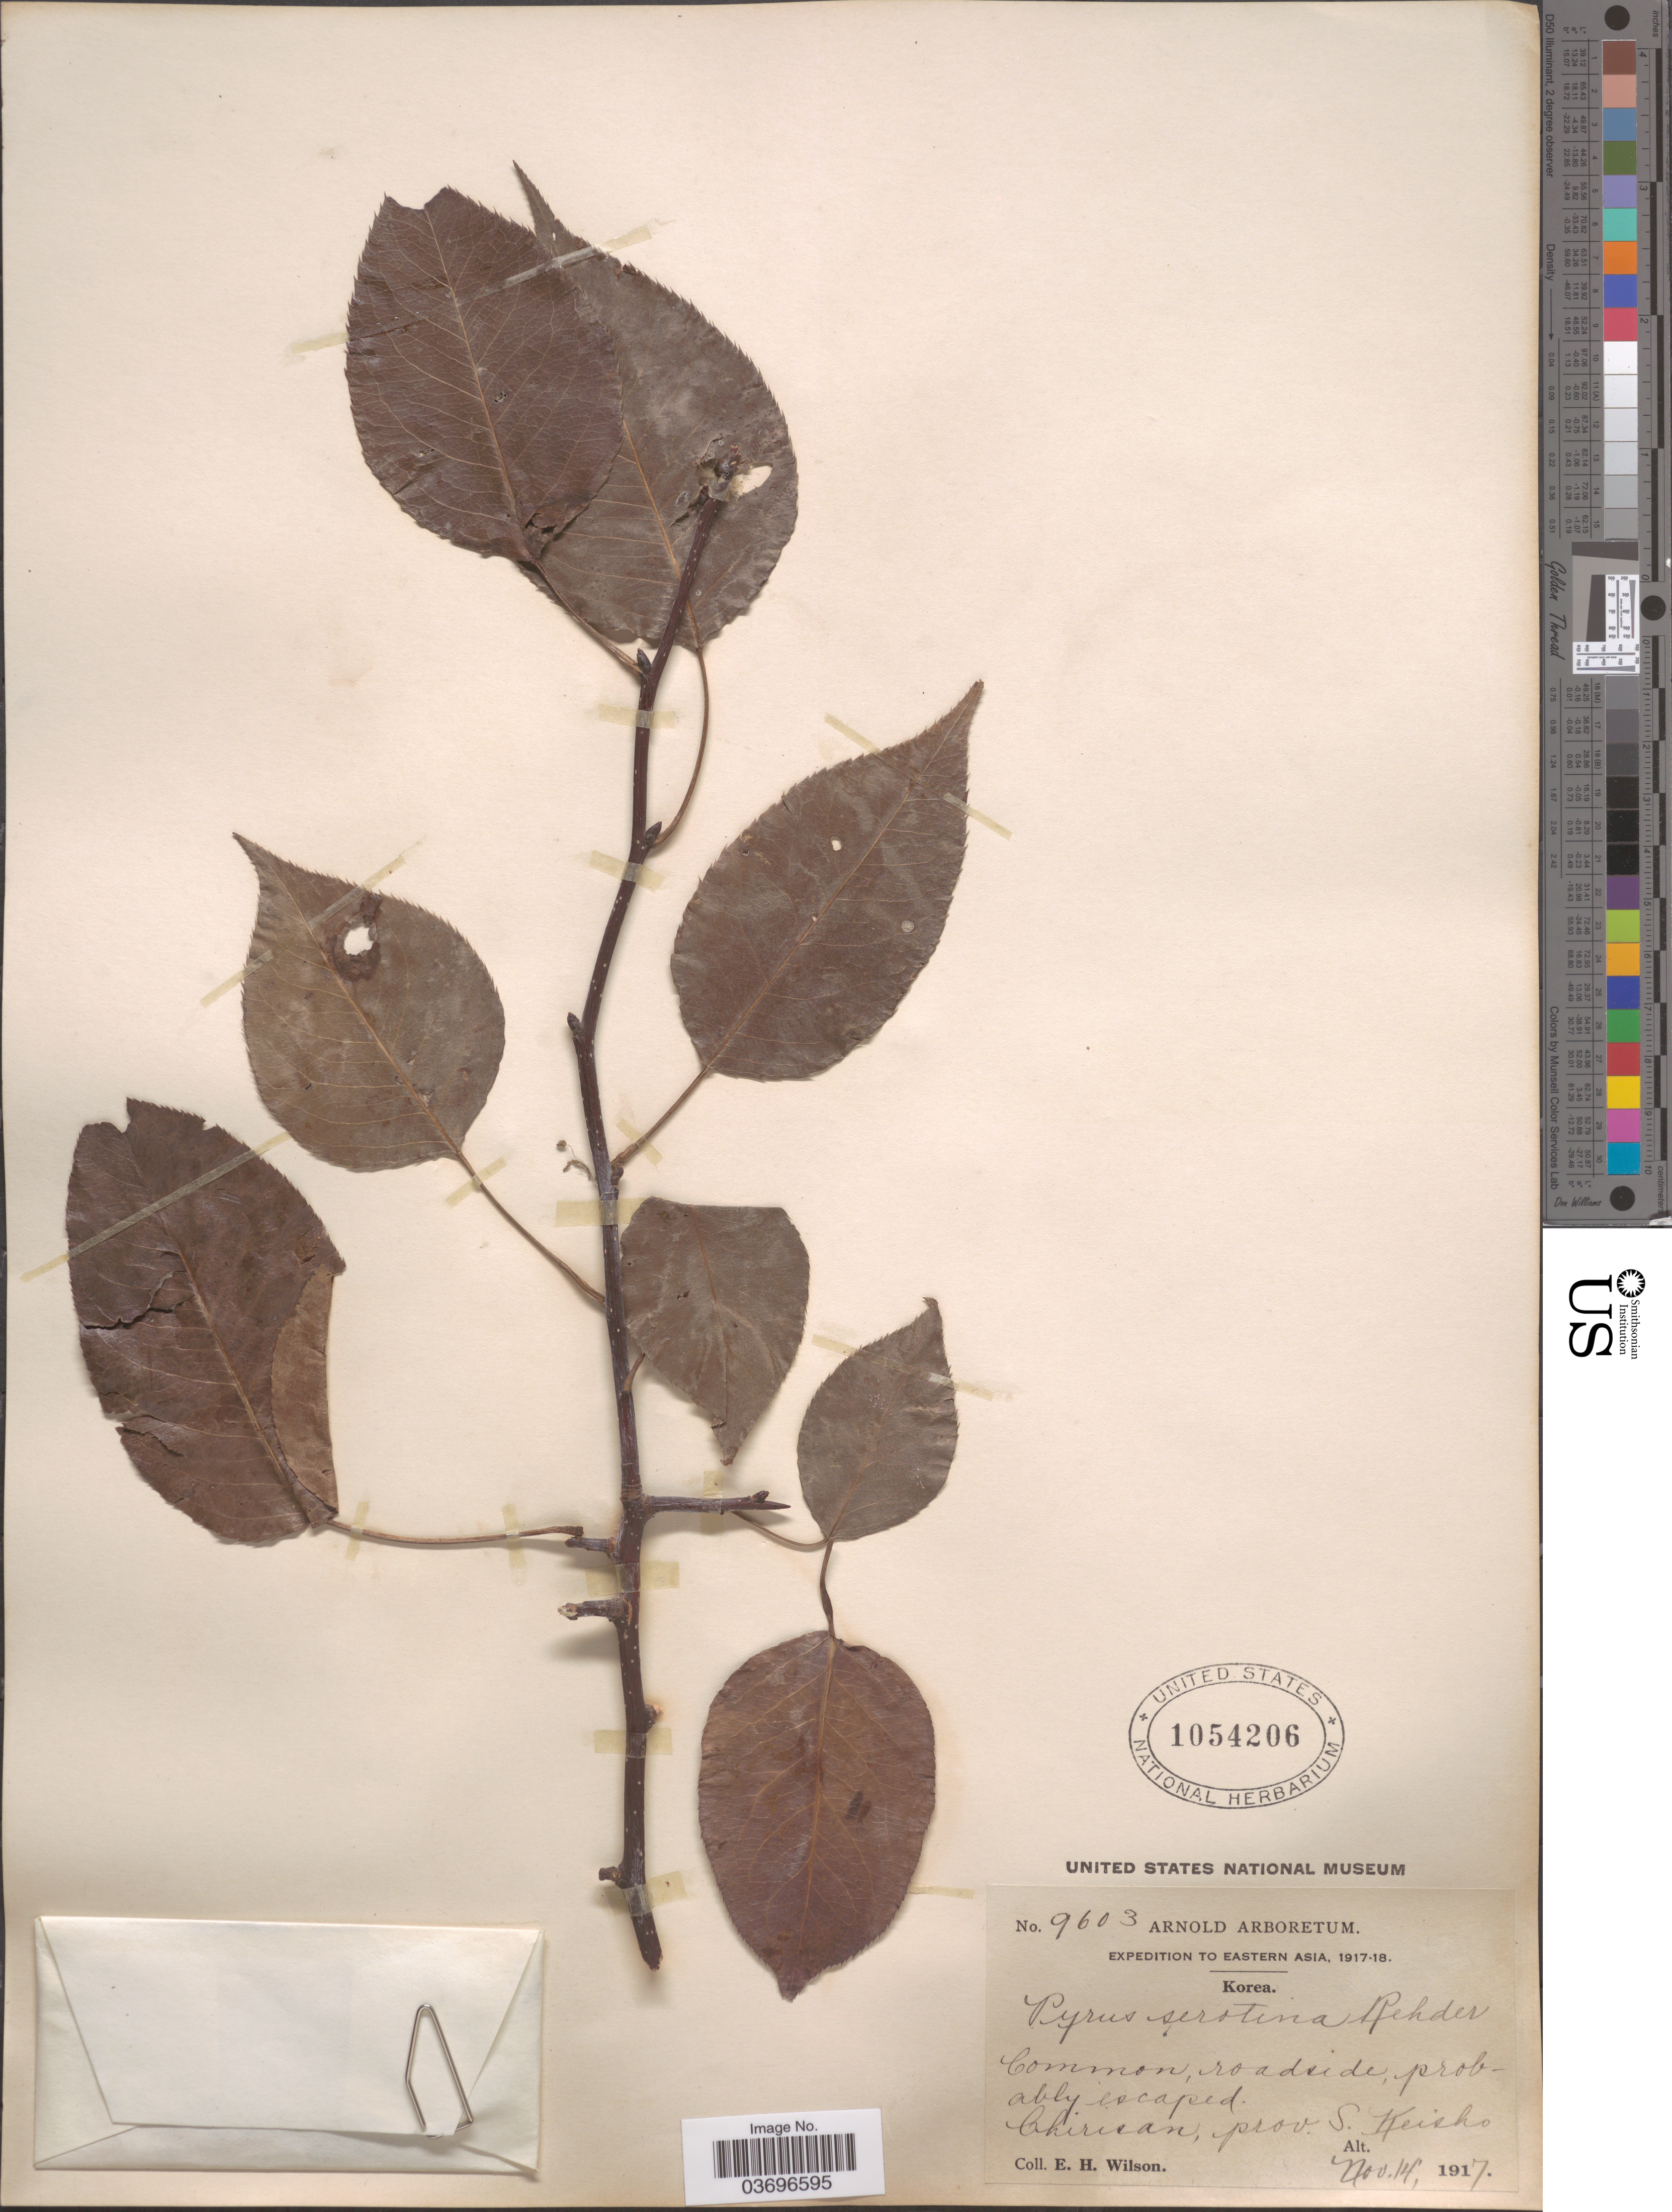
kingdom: Plantae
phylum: Tracheophyta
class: Magnoliopsida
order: Rosales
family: Rosaceae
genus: Pyrus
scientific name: Pyrus pyrifolia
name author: (Burm. f.) Nakai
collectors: E. Wilson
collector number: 9603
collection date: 1917-11-14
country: South Korea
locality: Chirisan, prov. S. Keisko.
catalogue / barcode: US 1054206